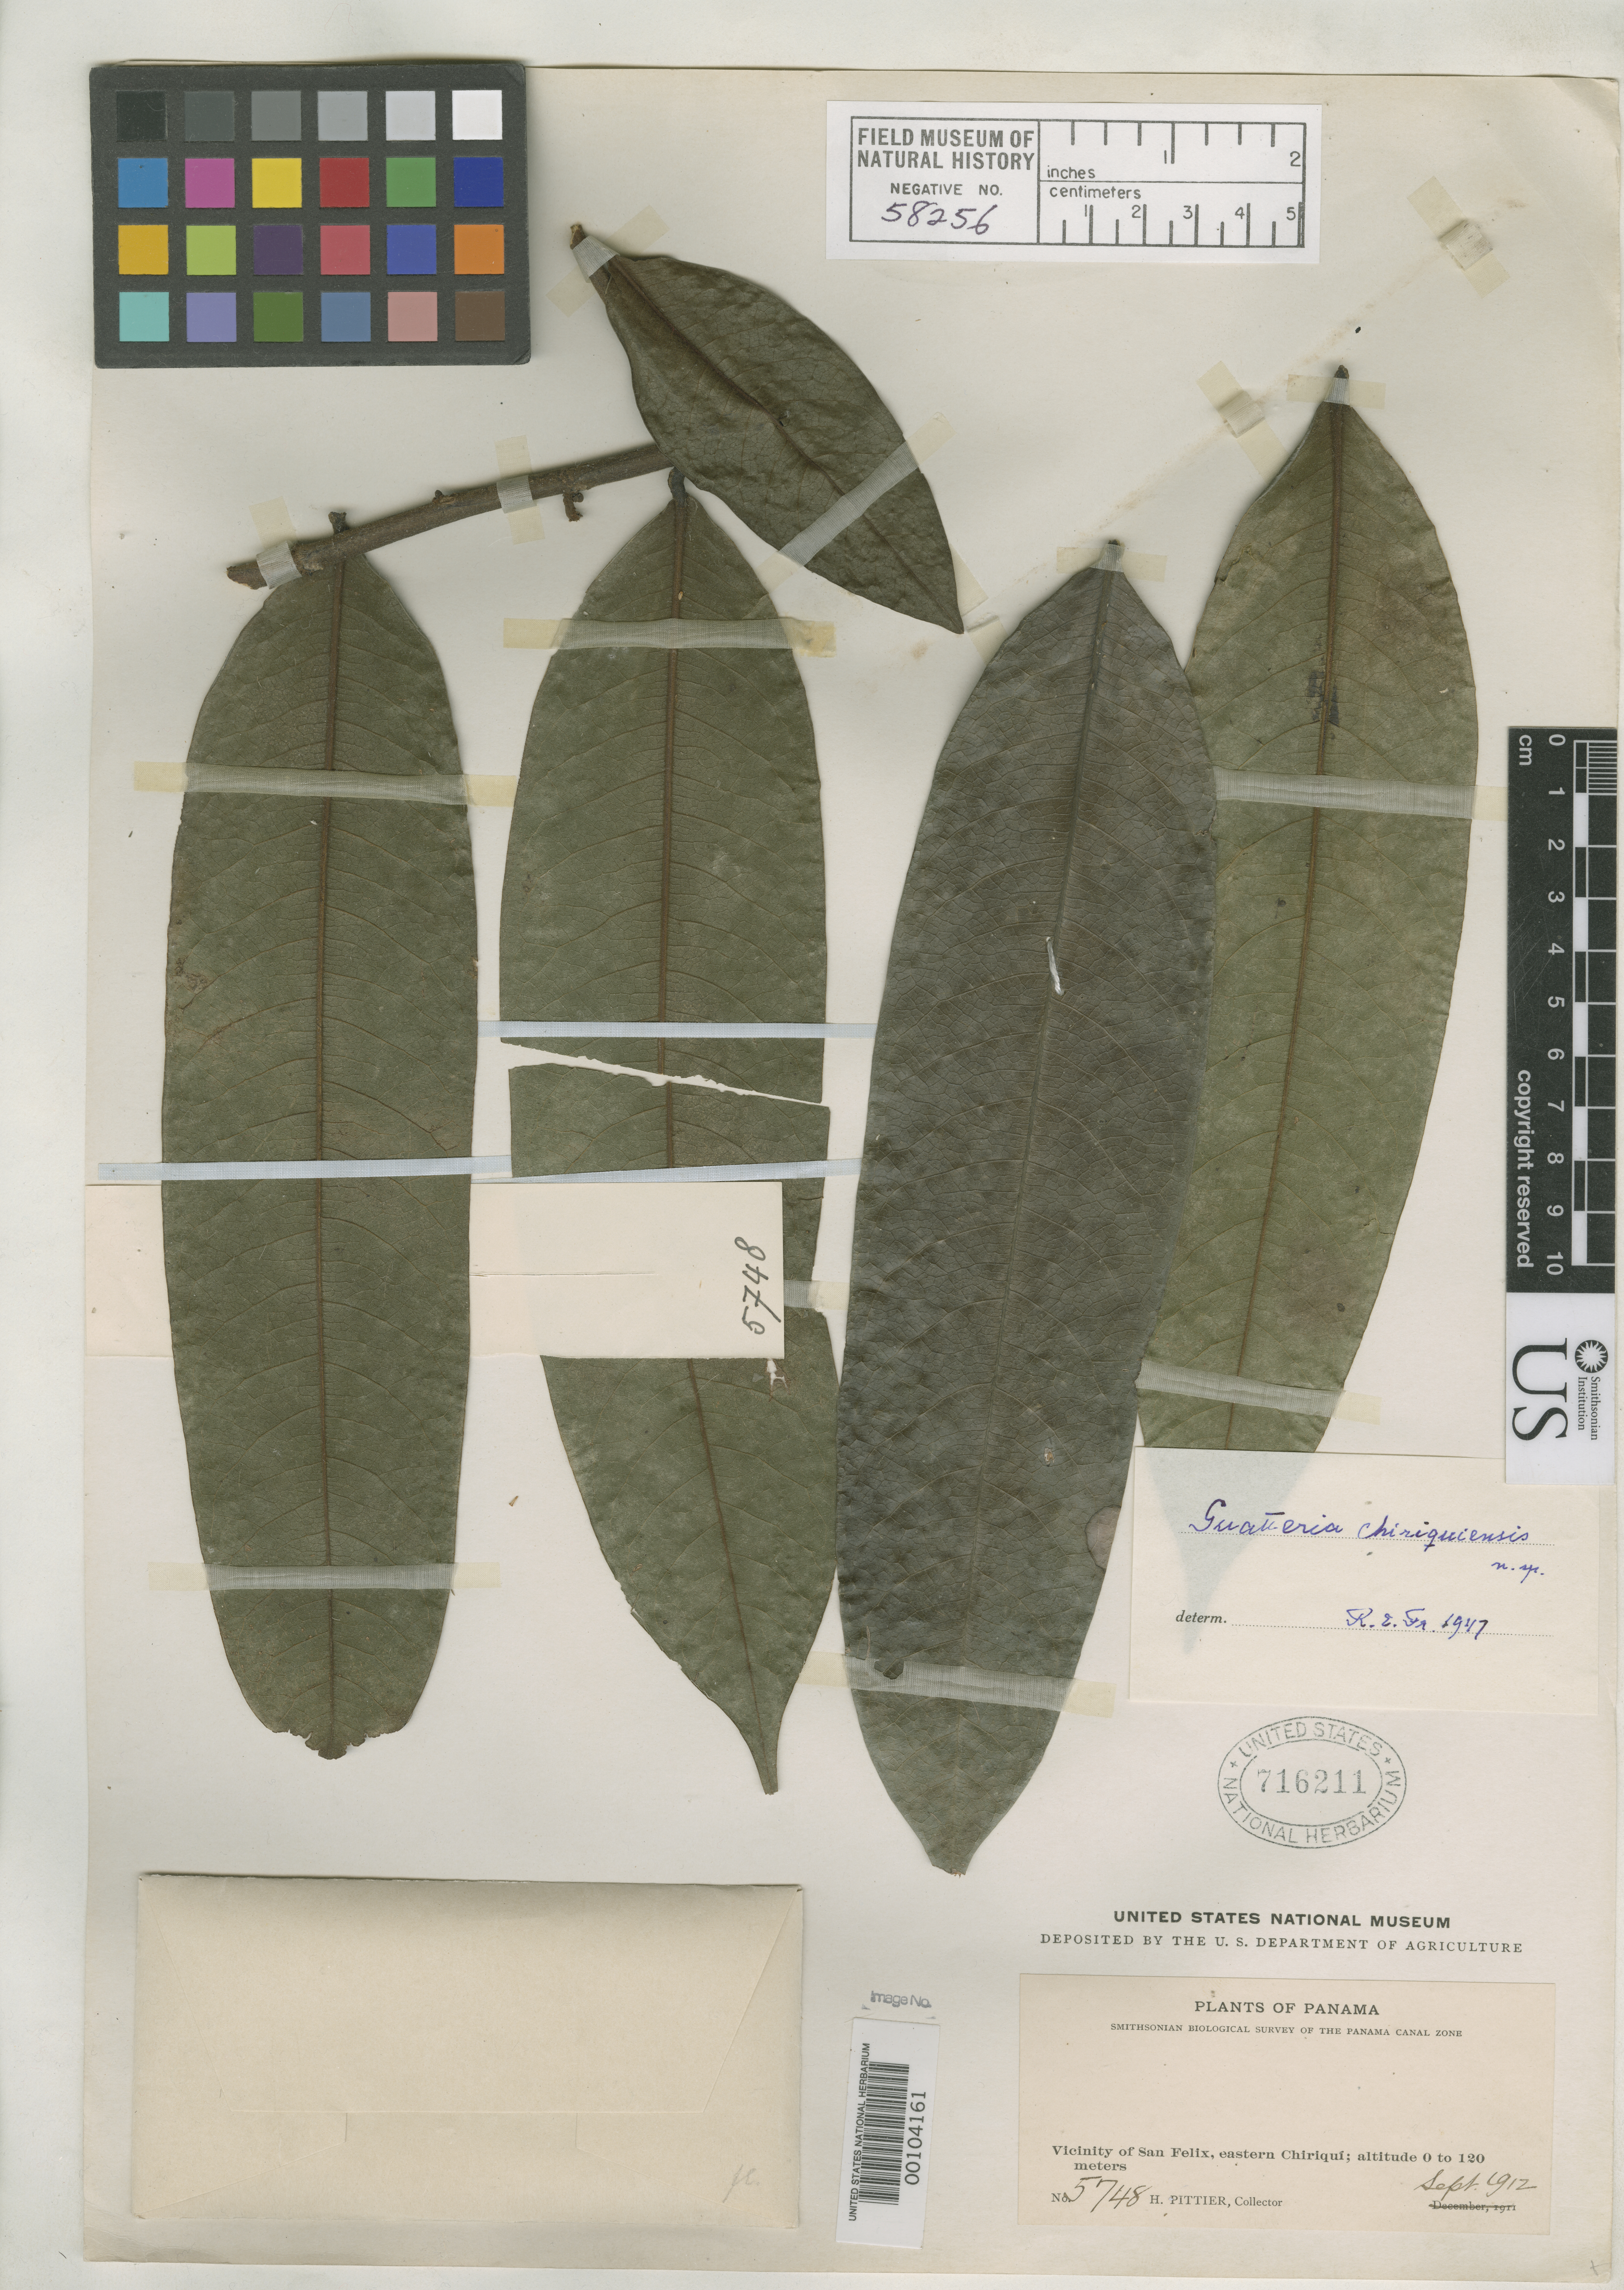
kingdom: Plantae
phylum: Tracheophyta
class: Magnoliopsida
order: Magnoliales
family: Annonaceae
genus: Guatteria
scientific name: Guatteria chiriquiensis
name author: R.E. Fr.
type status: Holotype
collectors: H. F. Pittier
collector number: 5748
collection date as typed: Sep 1912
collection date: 1912-09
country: Panama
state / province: Chiriquí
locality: Vicinity of San Felix.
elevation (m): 0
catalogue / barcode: US 716211